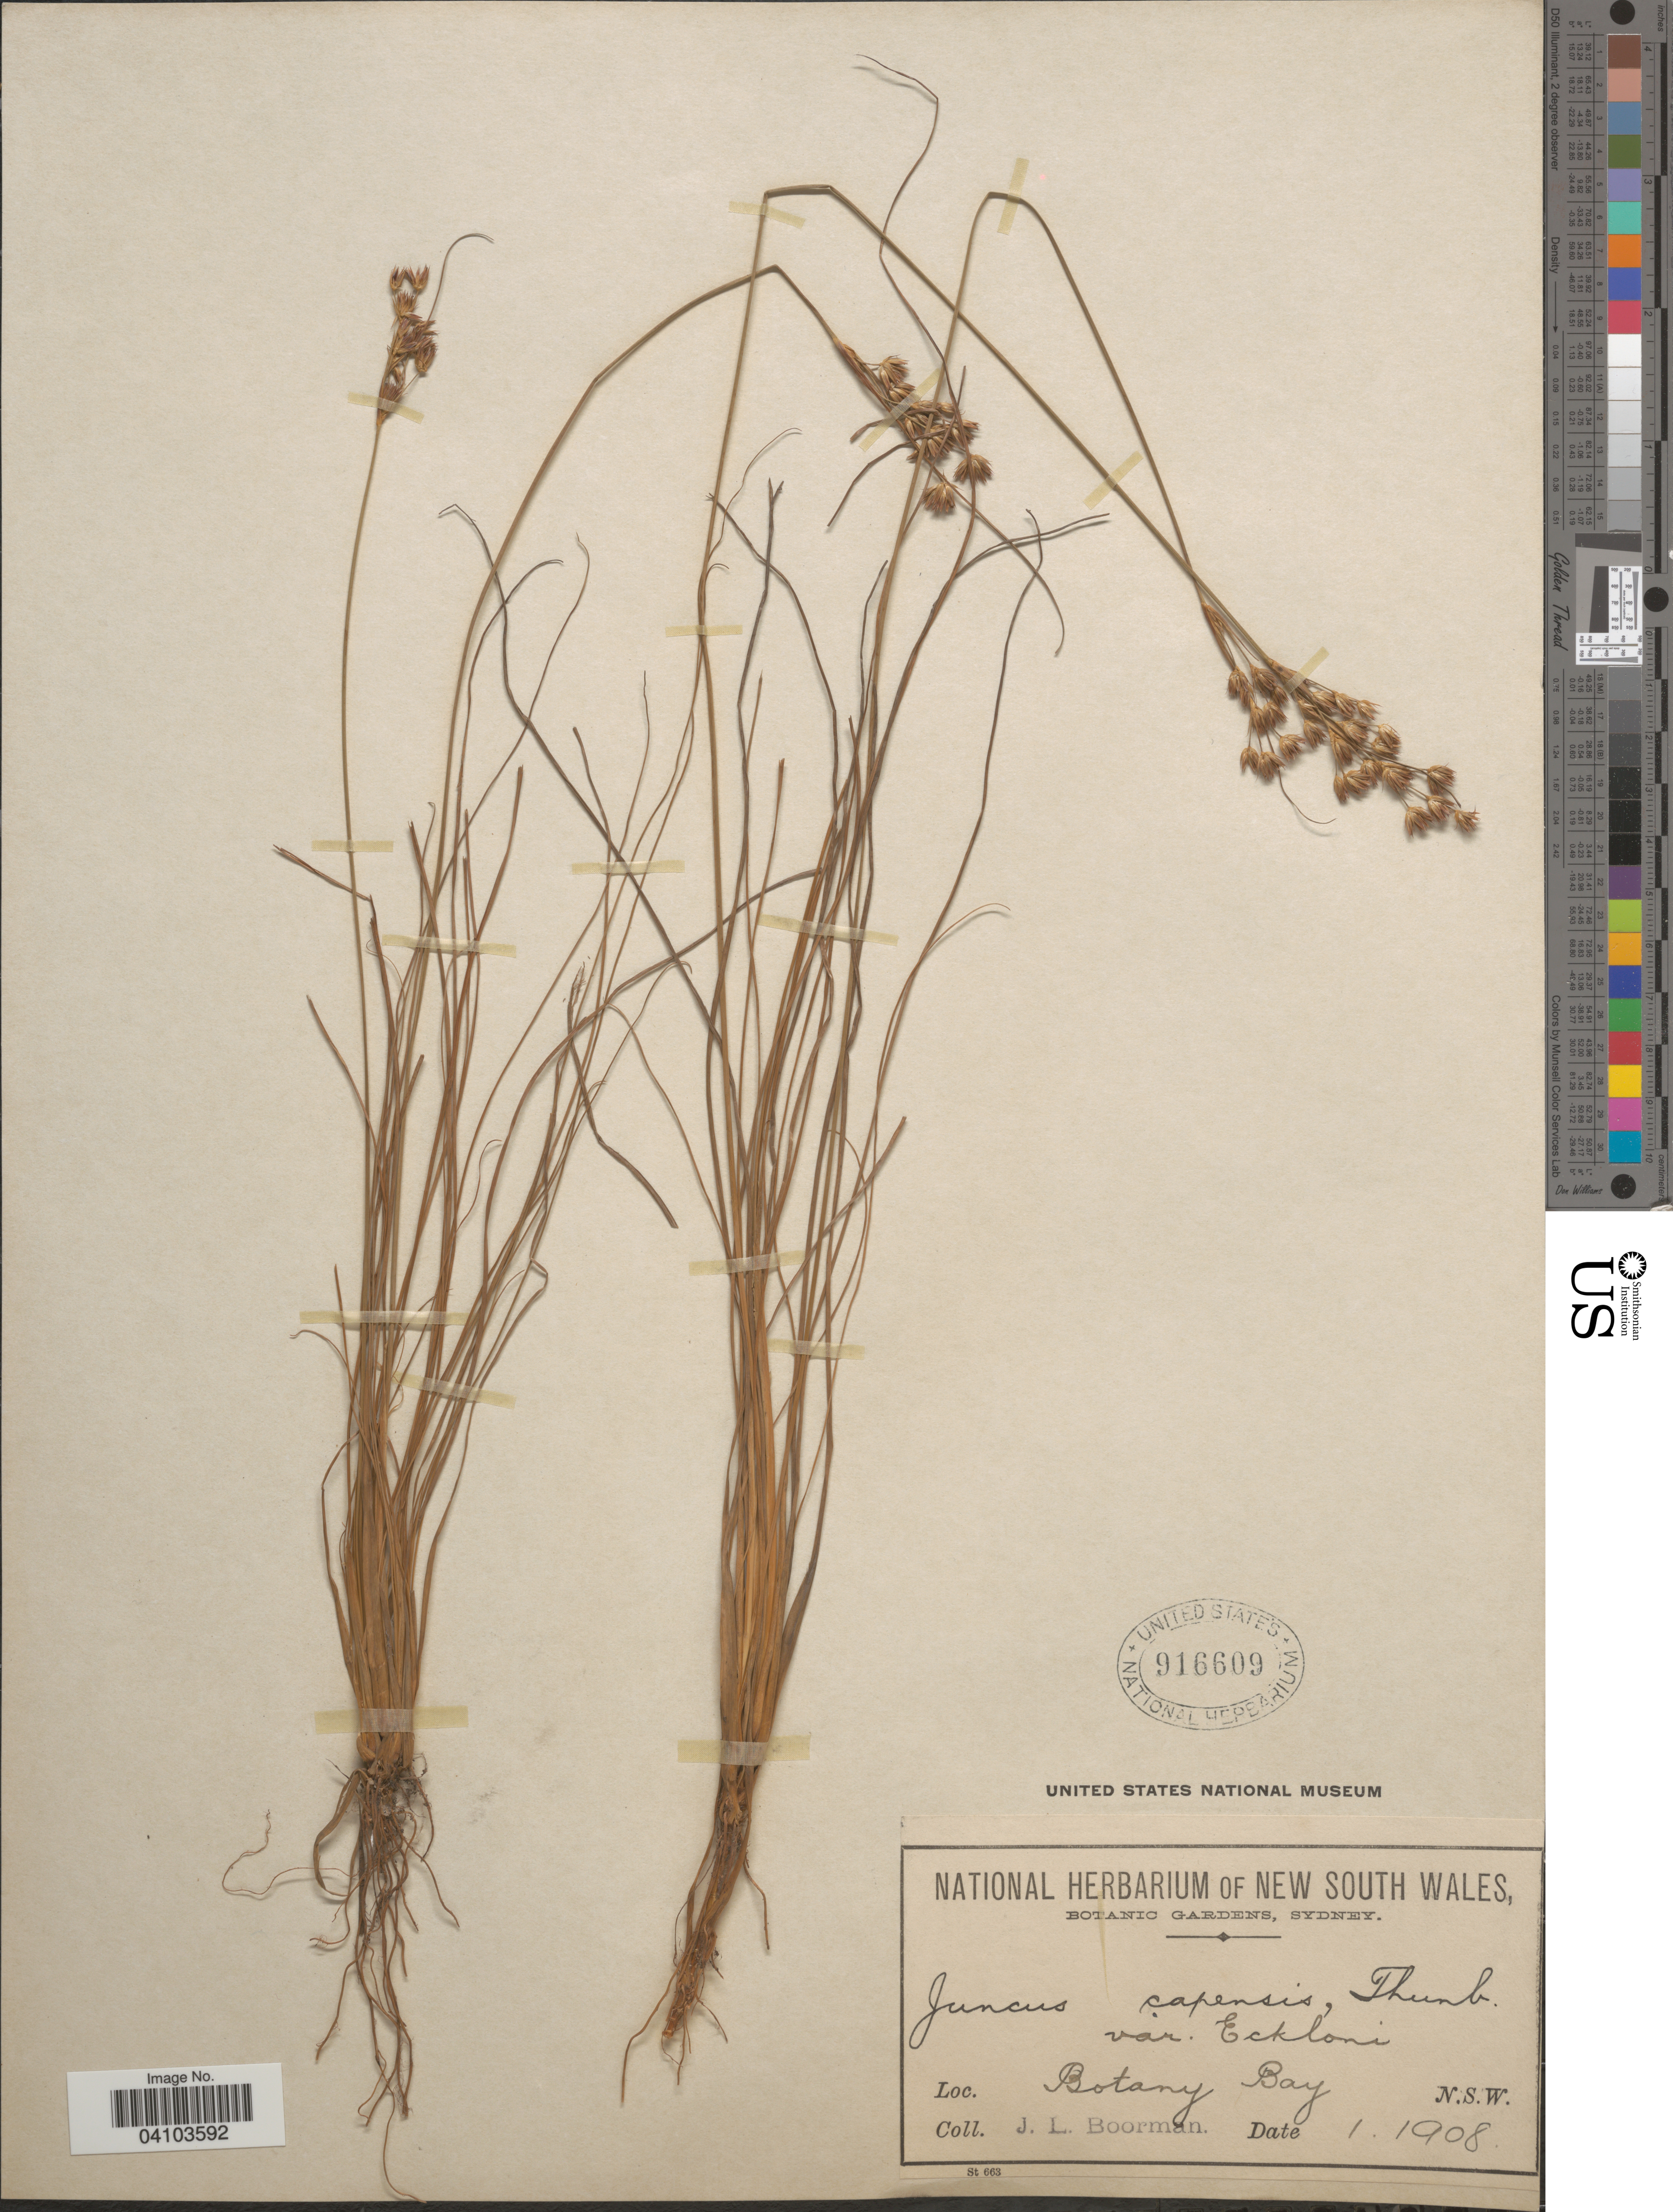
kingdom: Plantae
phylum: Tracheophyta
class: Liliopsida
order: Poales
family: Juncaceae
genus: Juncus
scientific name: Juncus capensis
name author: Thunb.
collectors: J. Boorman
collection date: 1908-01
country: Australia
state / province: New South Wales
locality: Botany Bay.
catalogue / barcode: US 916609